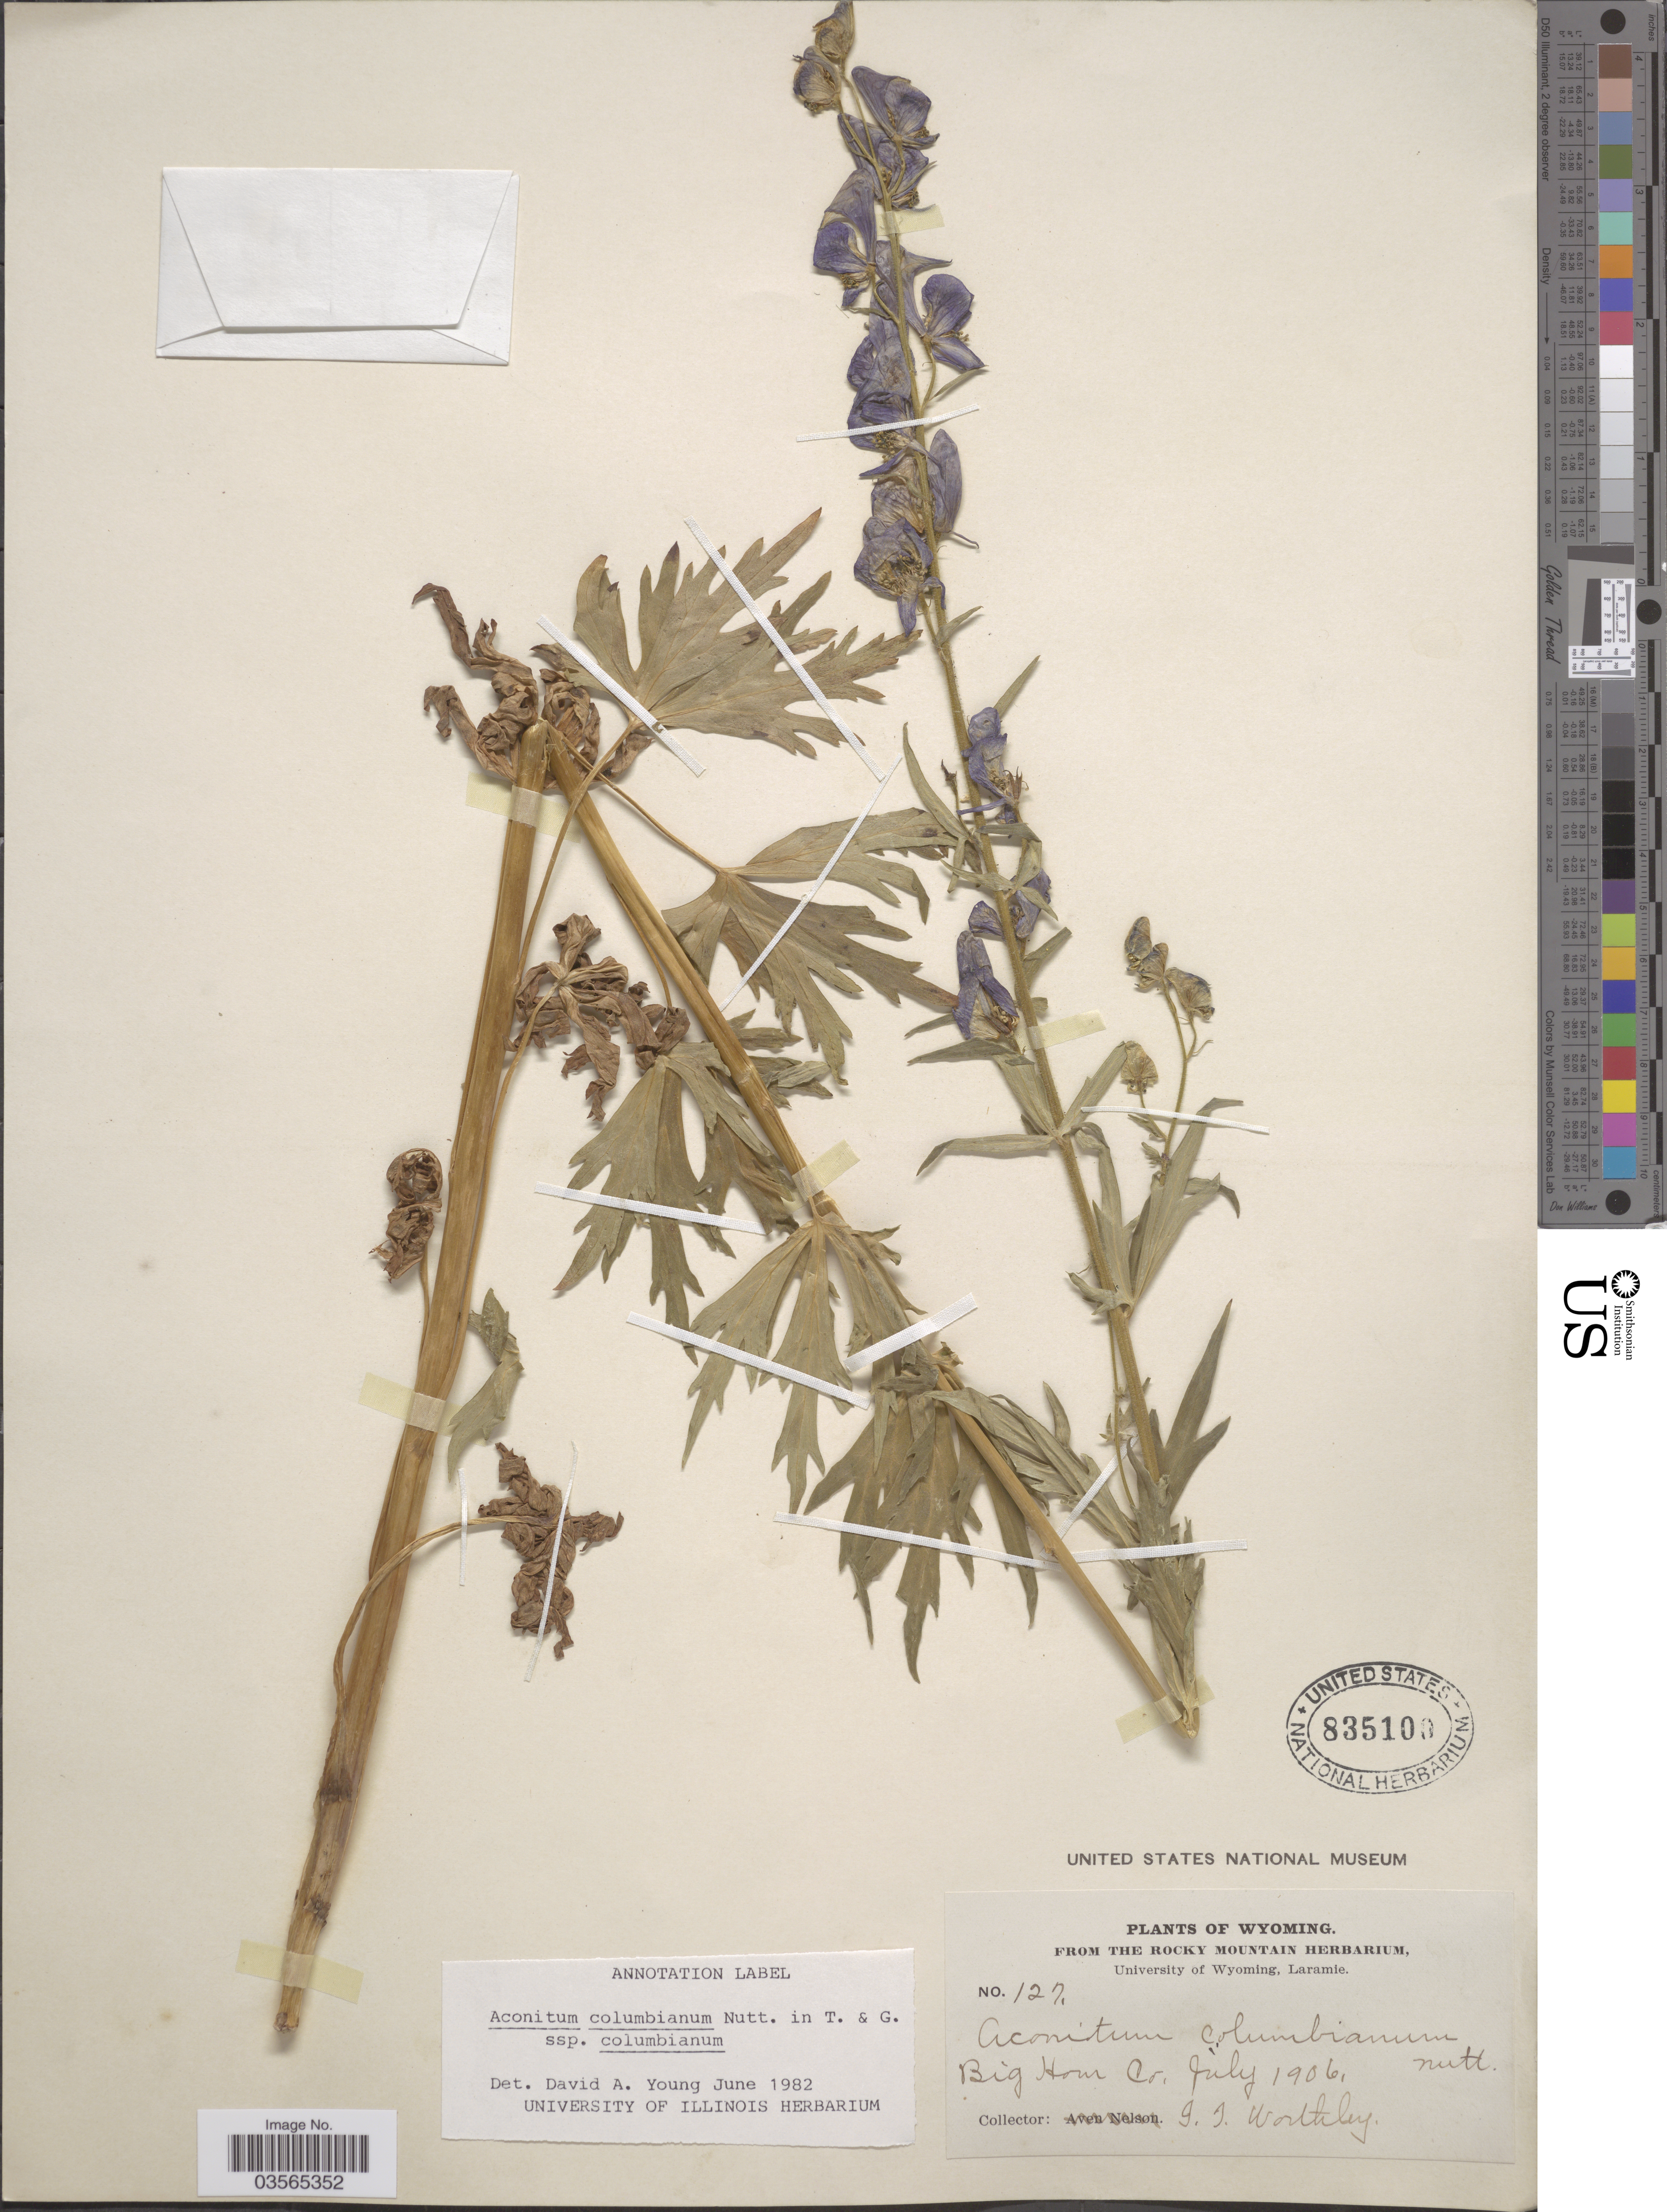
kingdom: Plantae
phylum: Tracheophyta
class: Magnoliopsida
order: Ranunculales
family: Ranunculaceae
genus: Aconitum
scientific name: Aconitum columbianum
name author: Nutt.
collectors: J. Worthley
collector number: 127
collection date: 1906-07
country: United States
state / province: Wyoming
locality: Big Horn Co.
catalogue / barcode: US 835100